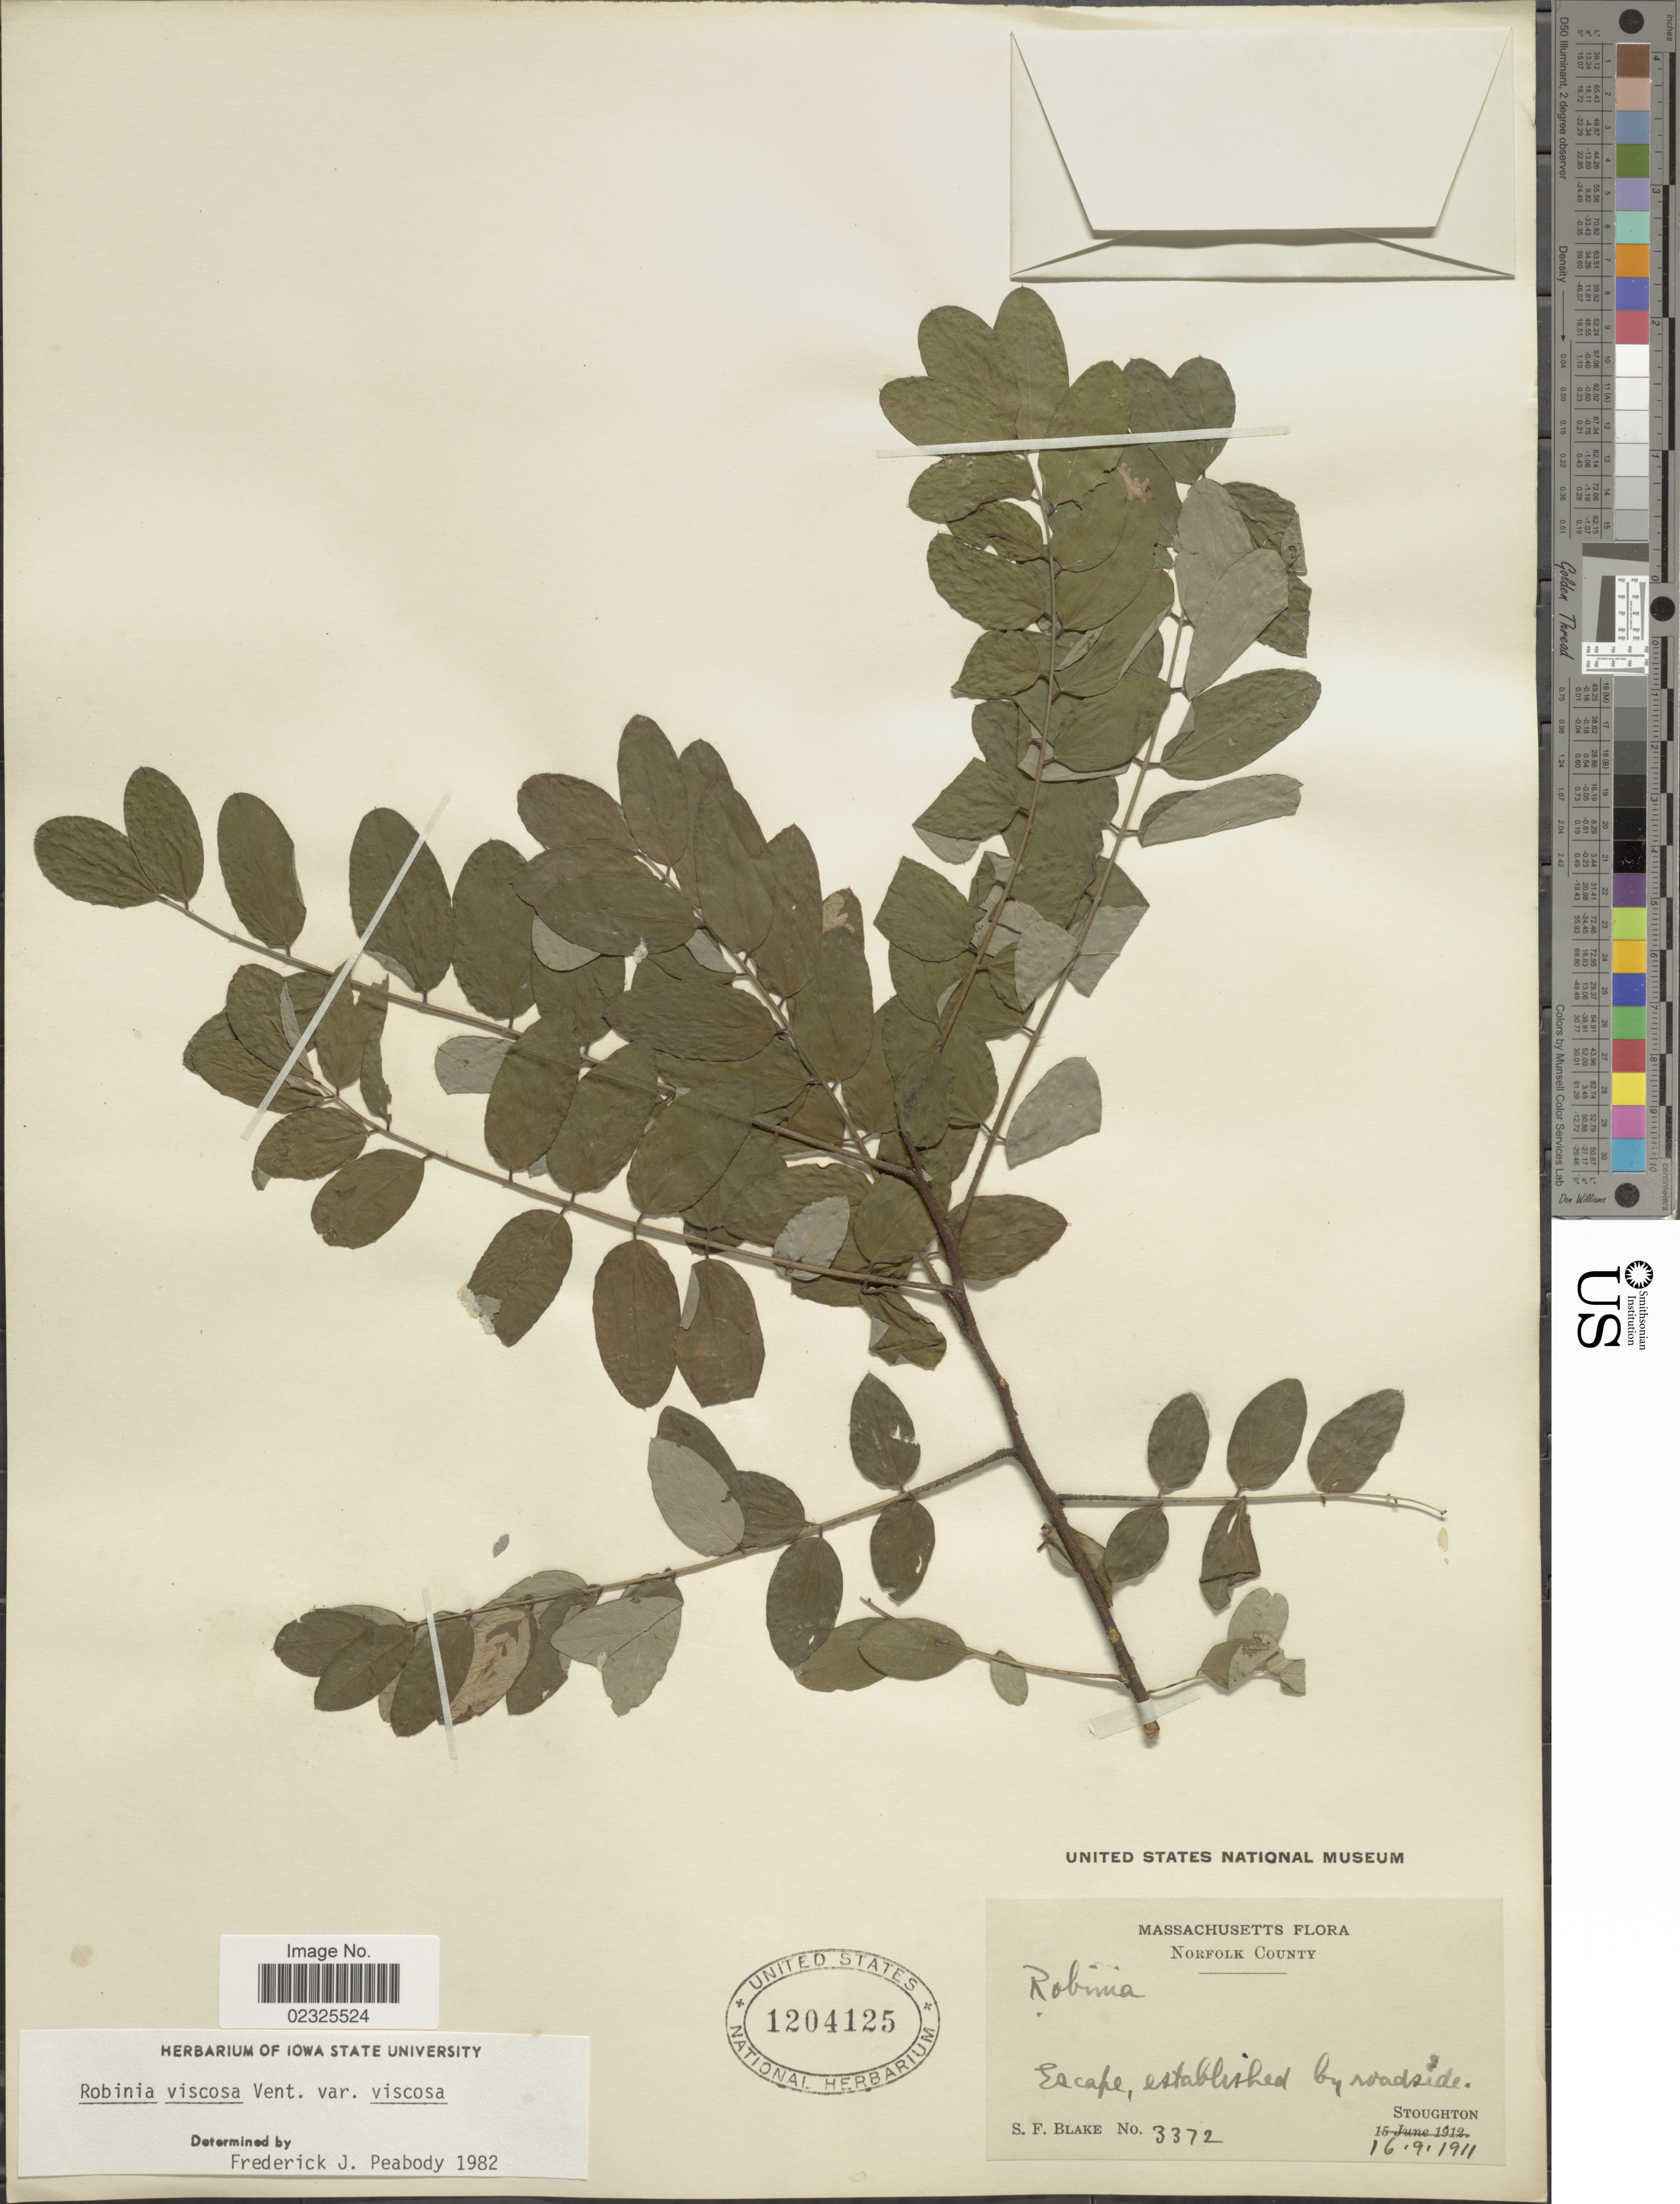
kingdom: Plantae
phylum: Tracheophyta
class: Magnoliopsida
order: Fabales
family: Fabaceae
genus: Robinia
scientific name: Robinia viscosa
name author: Vent.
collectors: S. Blake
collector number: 3372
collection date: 1911-09-16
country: United States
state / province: Massachusetts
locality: Norfolk County, escape, established by roadside, Stoughton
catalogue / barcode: US 1204125